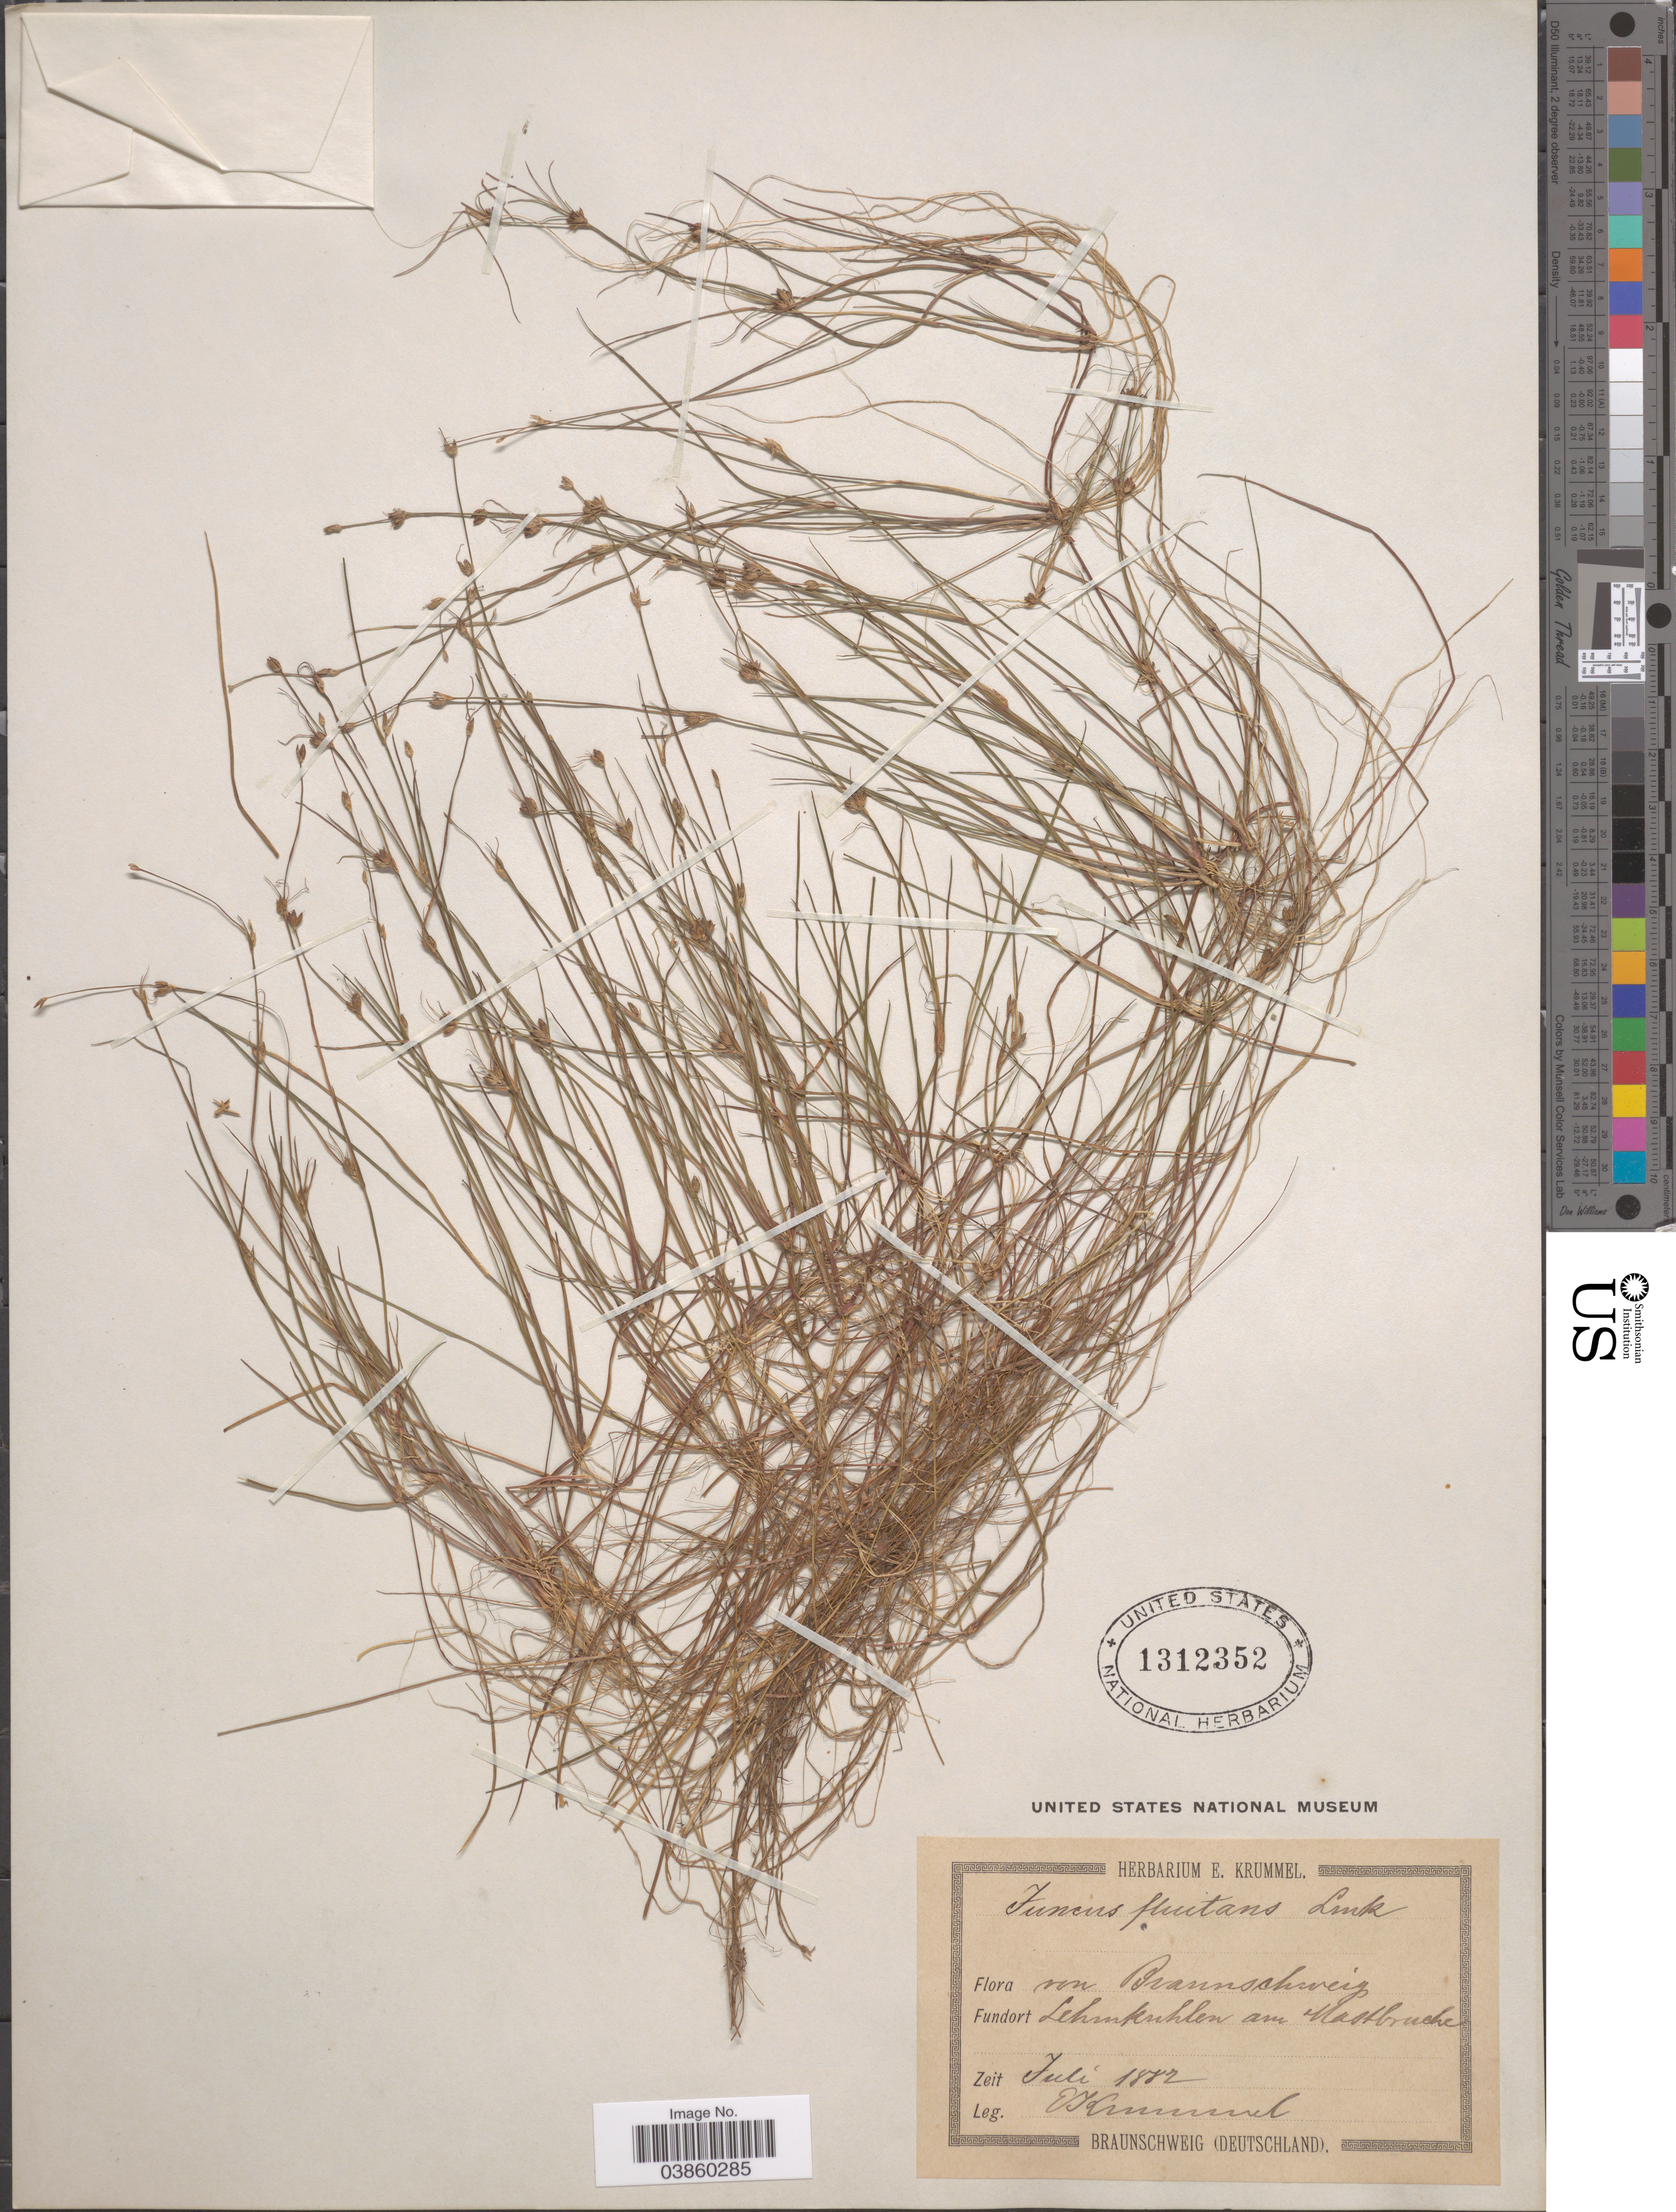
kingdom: Plantae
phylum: Tracheophyta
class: Liliopsida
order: Poales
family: Juncaceae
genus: Juncus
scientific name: Juncus fluitans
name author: Lam.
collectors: E. Krummel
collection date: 1882-07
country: Germany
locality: Von Braunschweig. Lehmkuhlen am Mastbruche.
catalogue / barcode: US 1312352